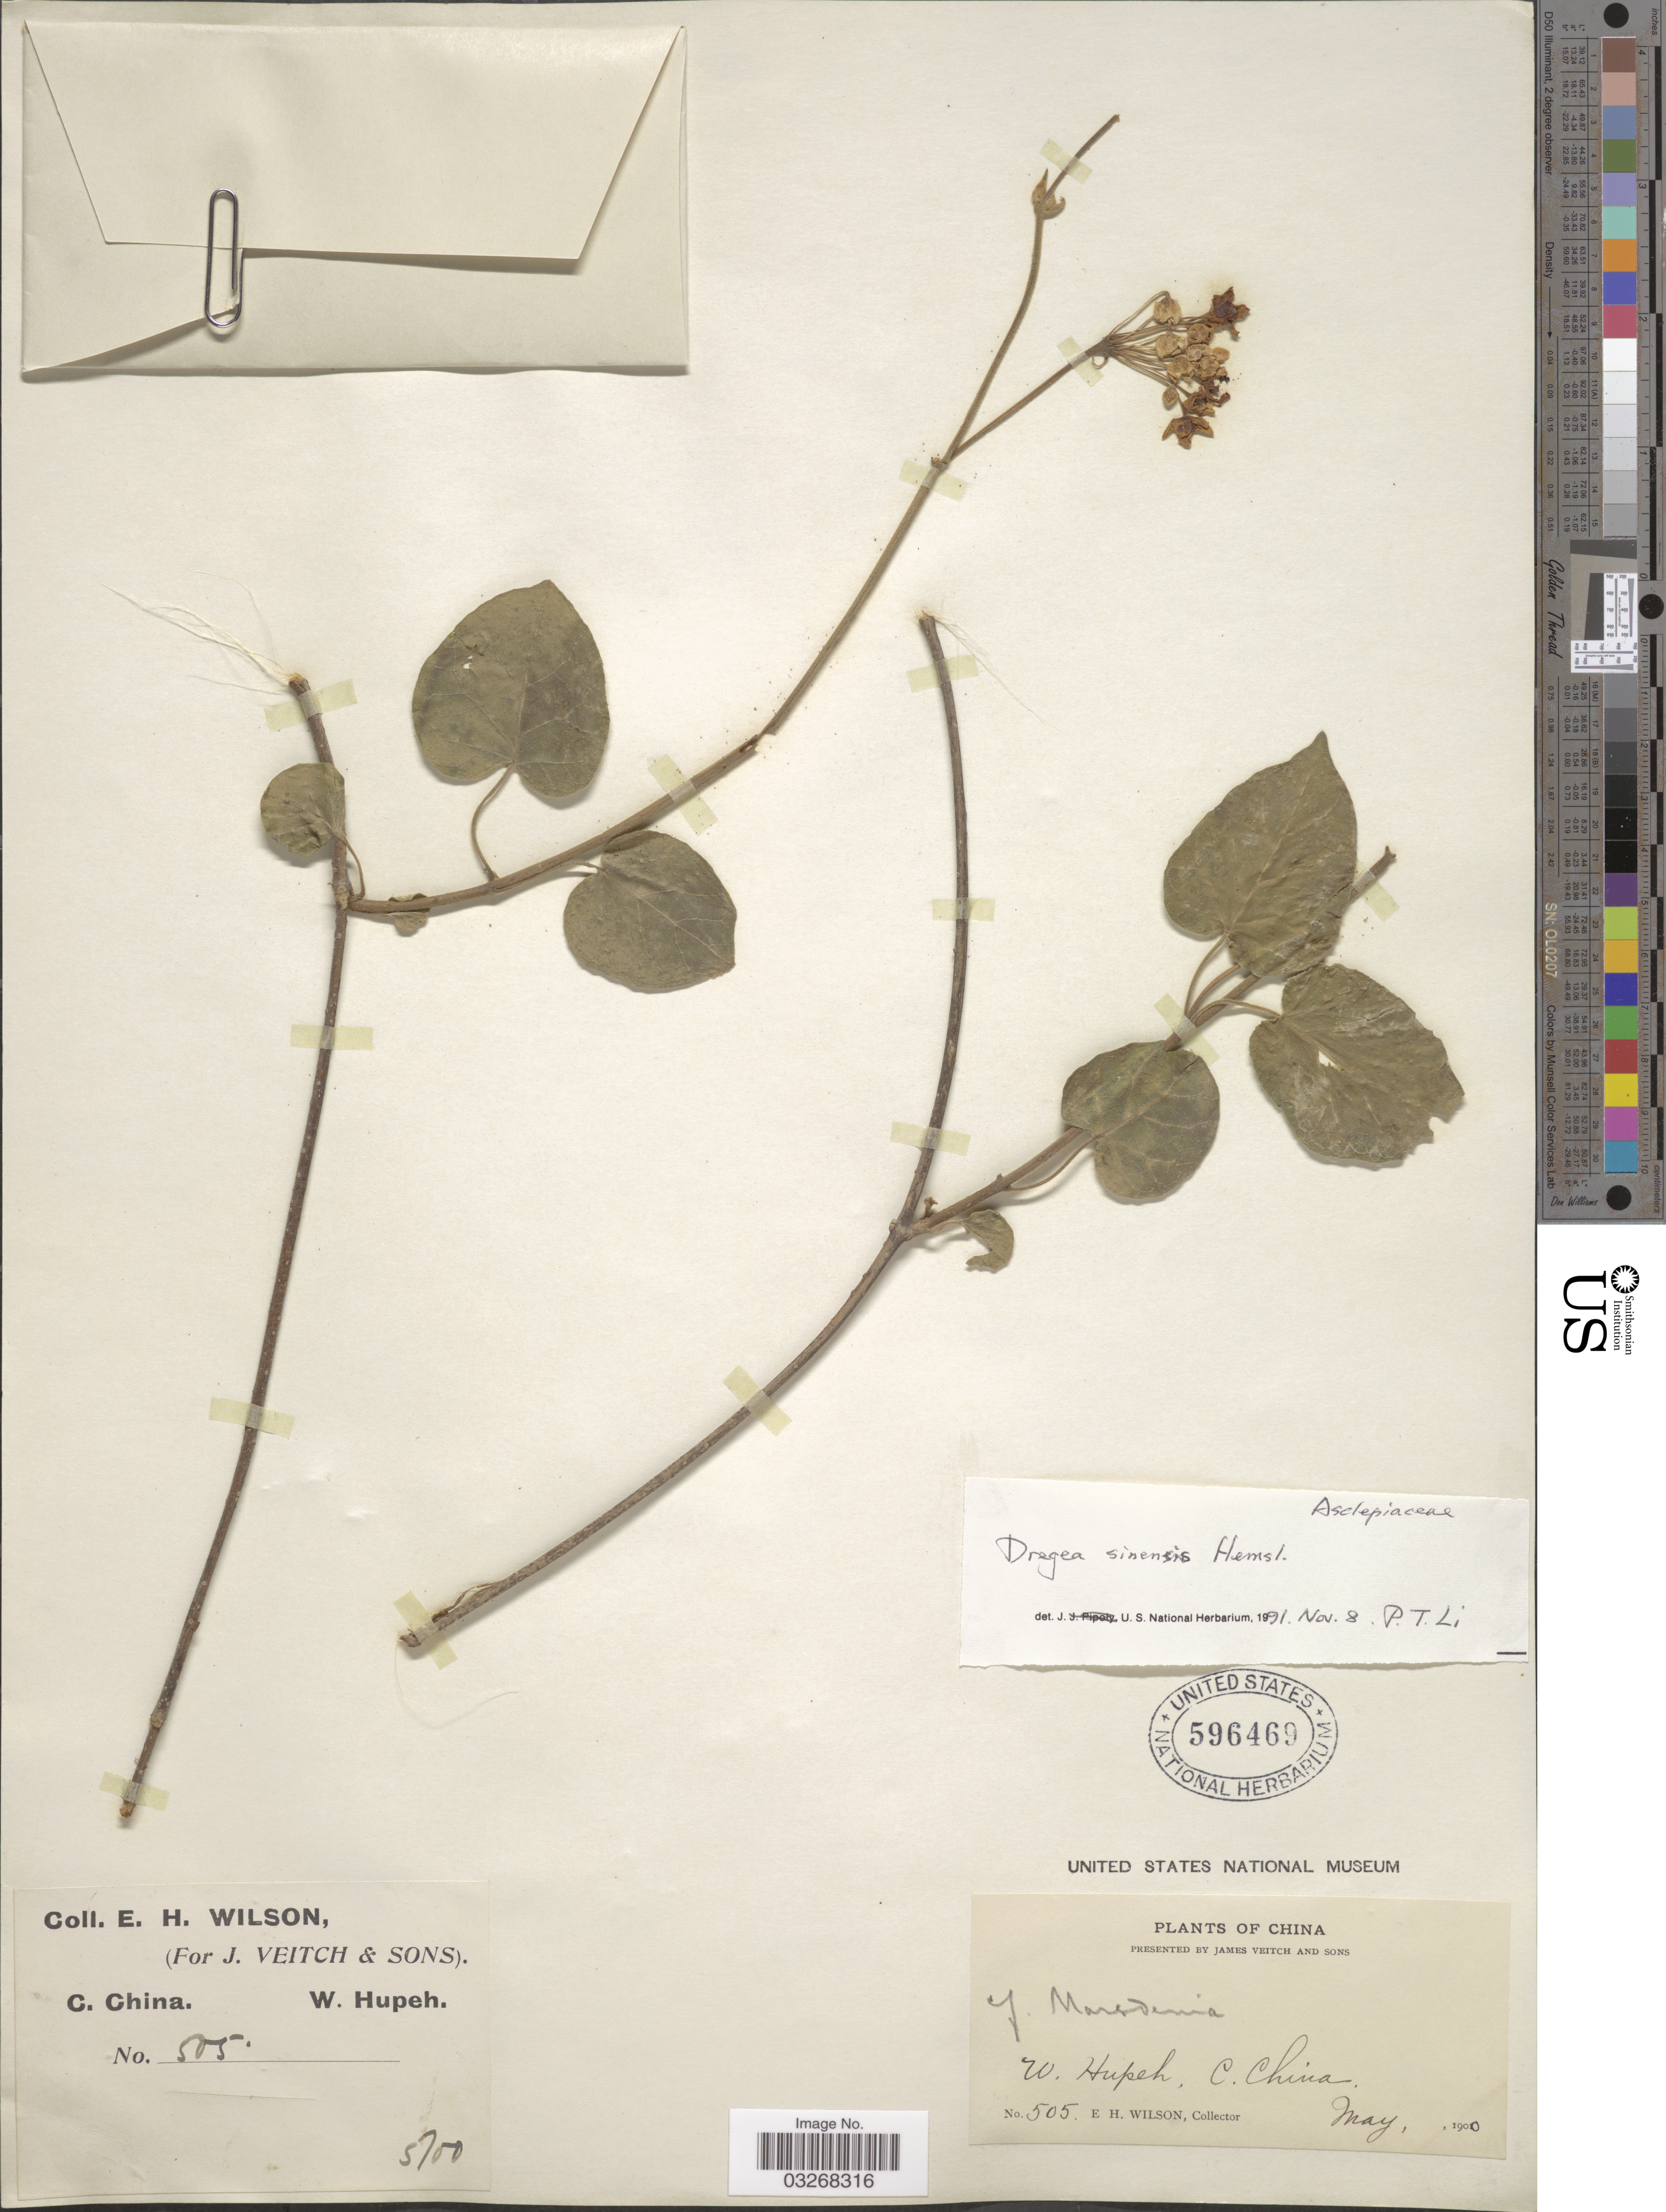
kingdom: Plantae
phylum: Tracheophyta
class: Magnoliopsida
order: Gentianales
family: Apocynaceae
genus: Dregea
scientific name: Dregea sinensis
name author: Hemsl.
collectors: E. Wilson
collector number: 505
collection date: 1900-05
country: China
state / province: Hubei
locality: C. China. W. Hupeh.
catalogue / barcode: US 596469